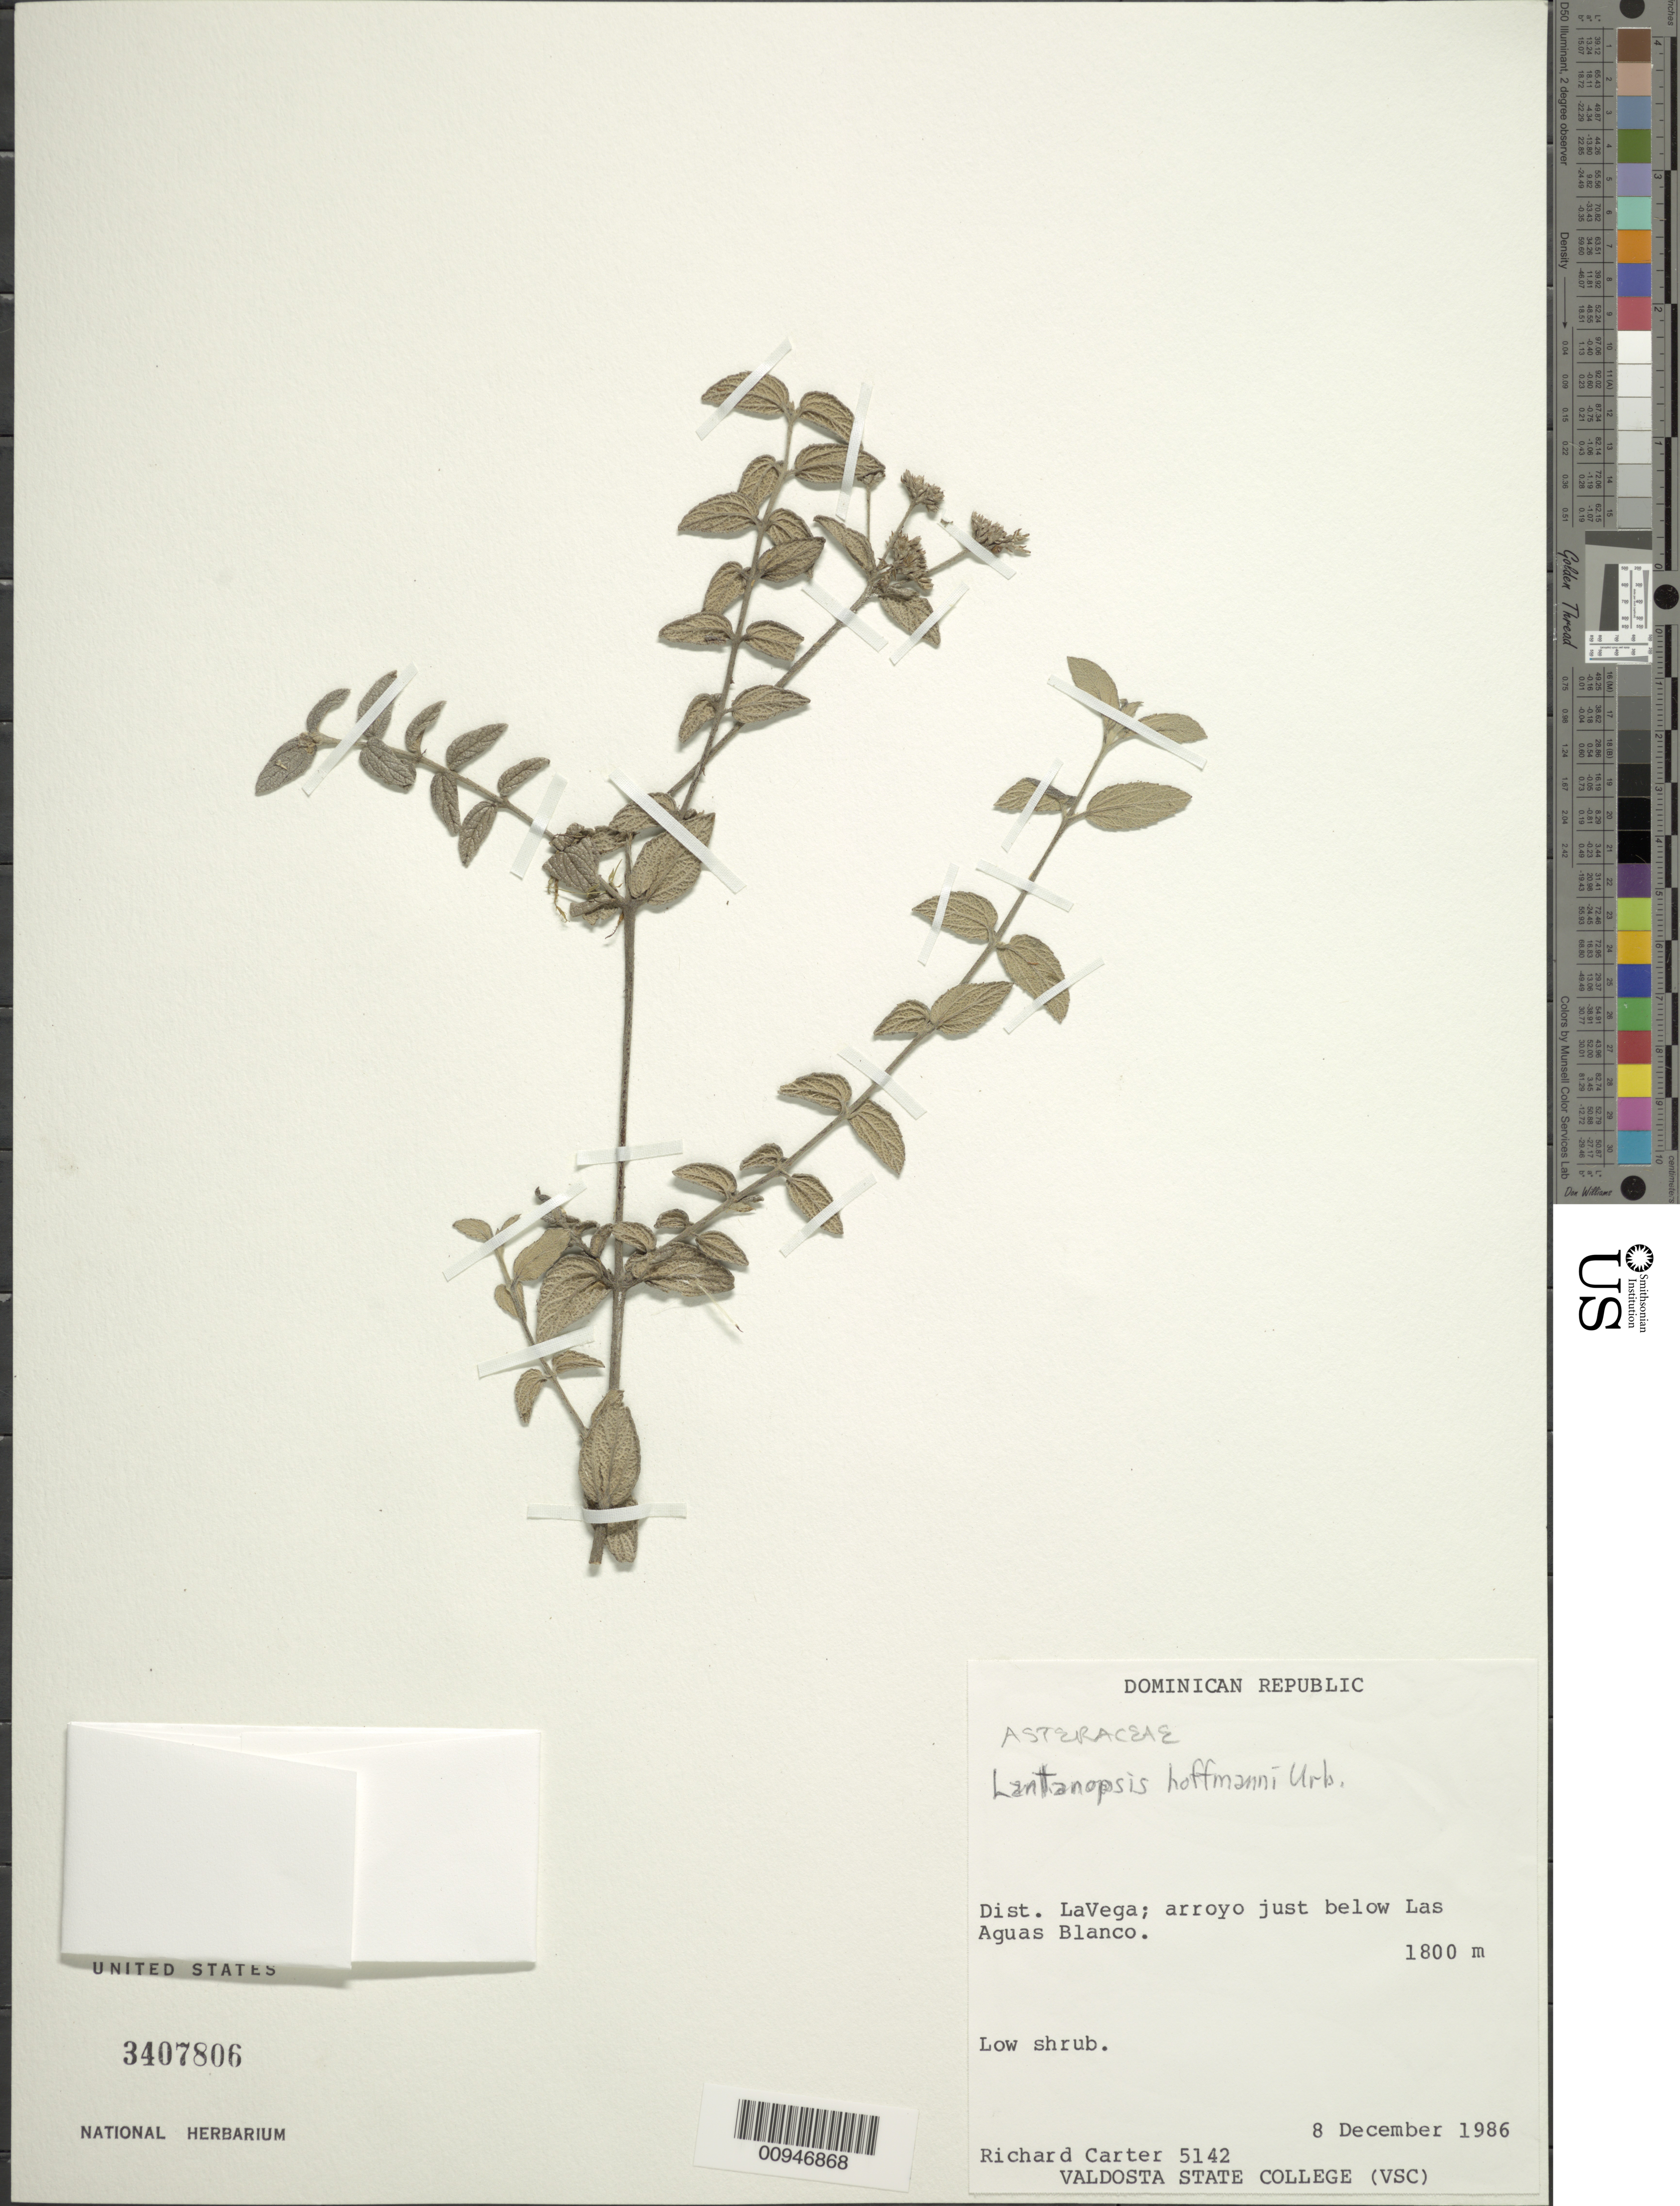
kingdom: Plantae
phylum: Tracheophyta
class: Magnoliopsida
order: Asterales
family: Asteraceae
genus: Lantanopsis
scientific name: Lantanopsis hoffmannii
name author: Urb.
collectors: R. Carter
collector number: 5142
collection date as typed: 08 Dec 1986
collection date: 1986-12-08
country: Dominican Republic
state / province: La Vega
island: Hispaniola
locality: Just below Las Aguas Blanco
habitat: Arroyo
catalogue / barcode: US 3407806